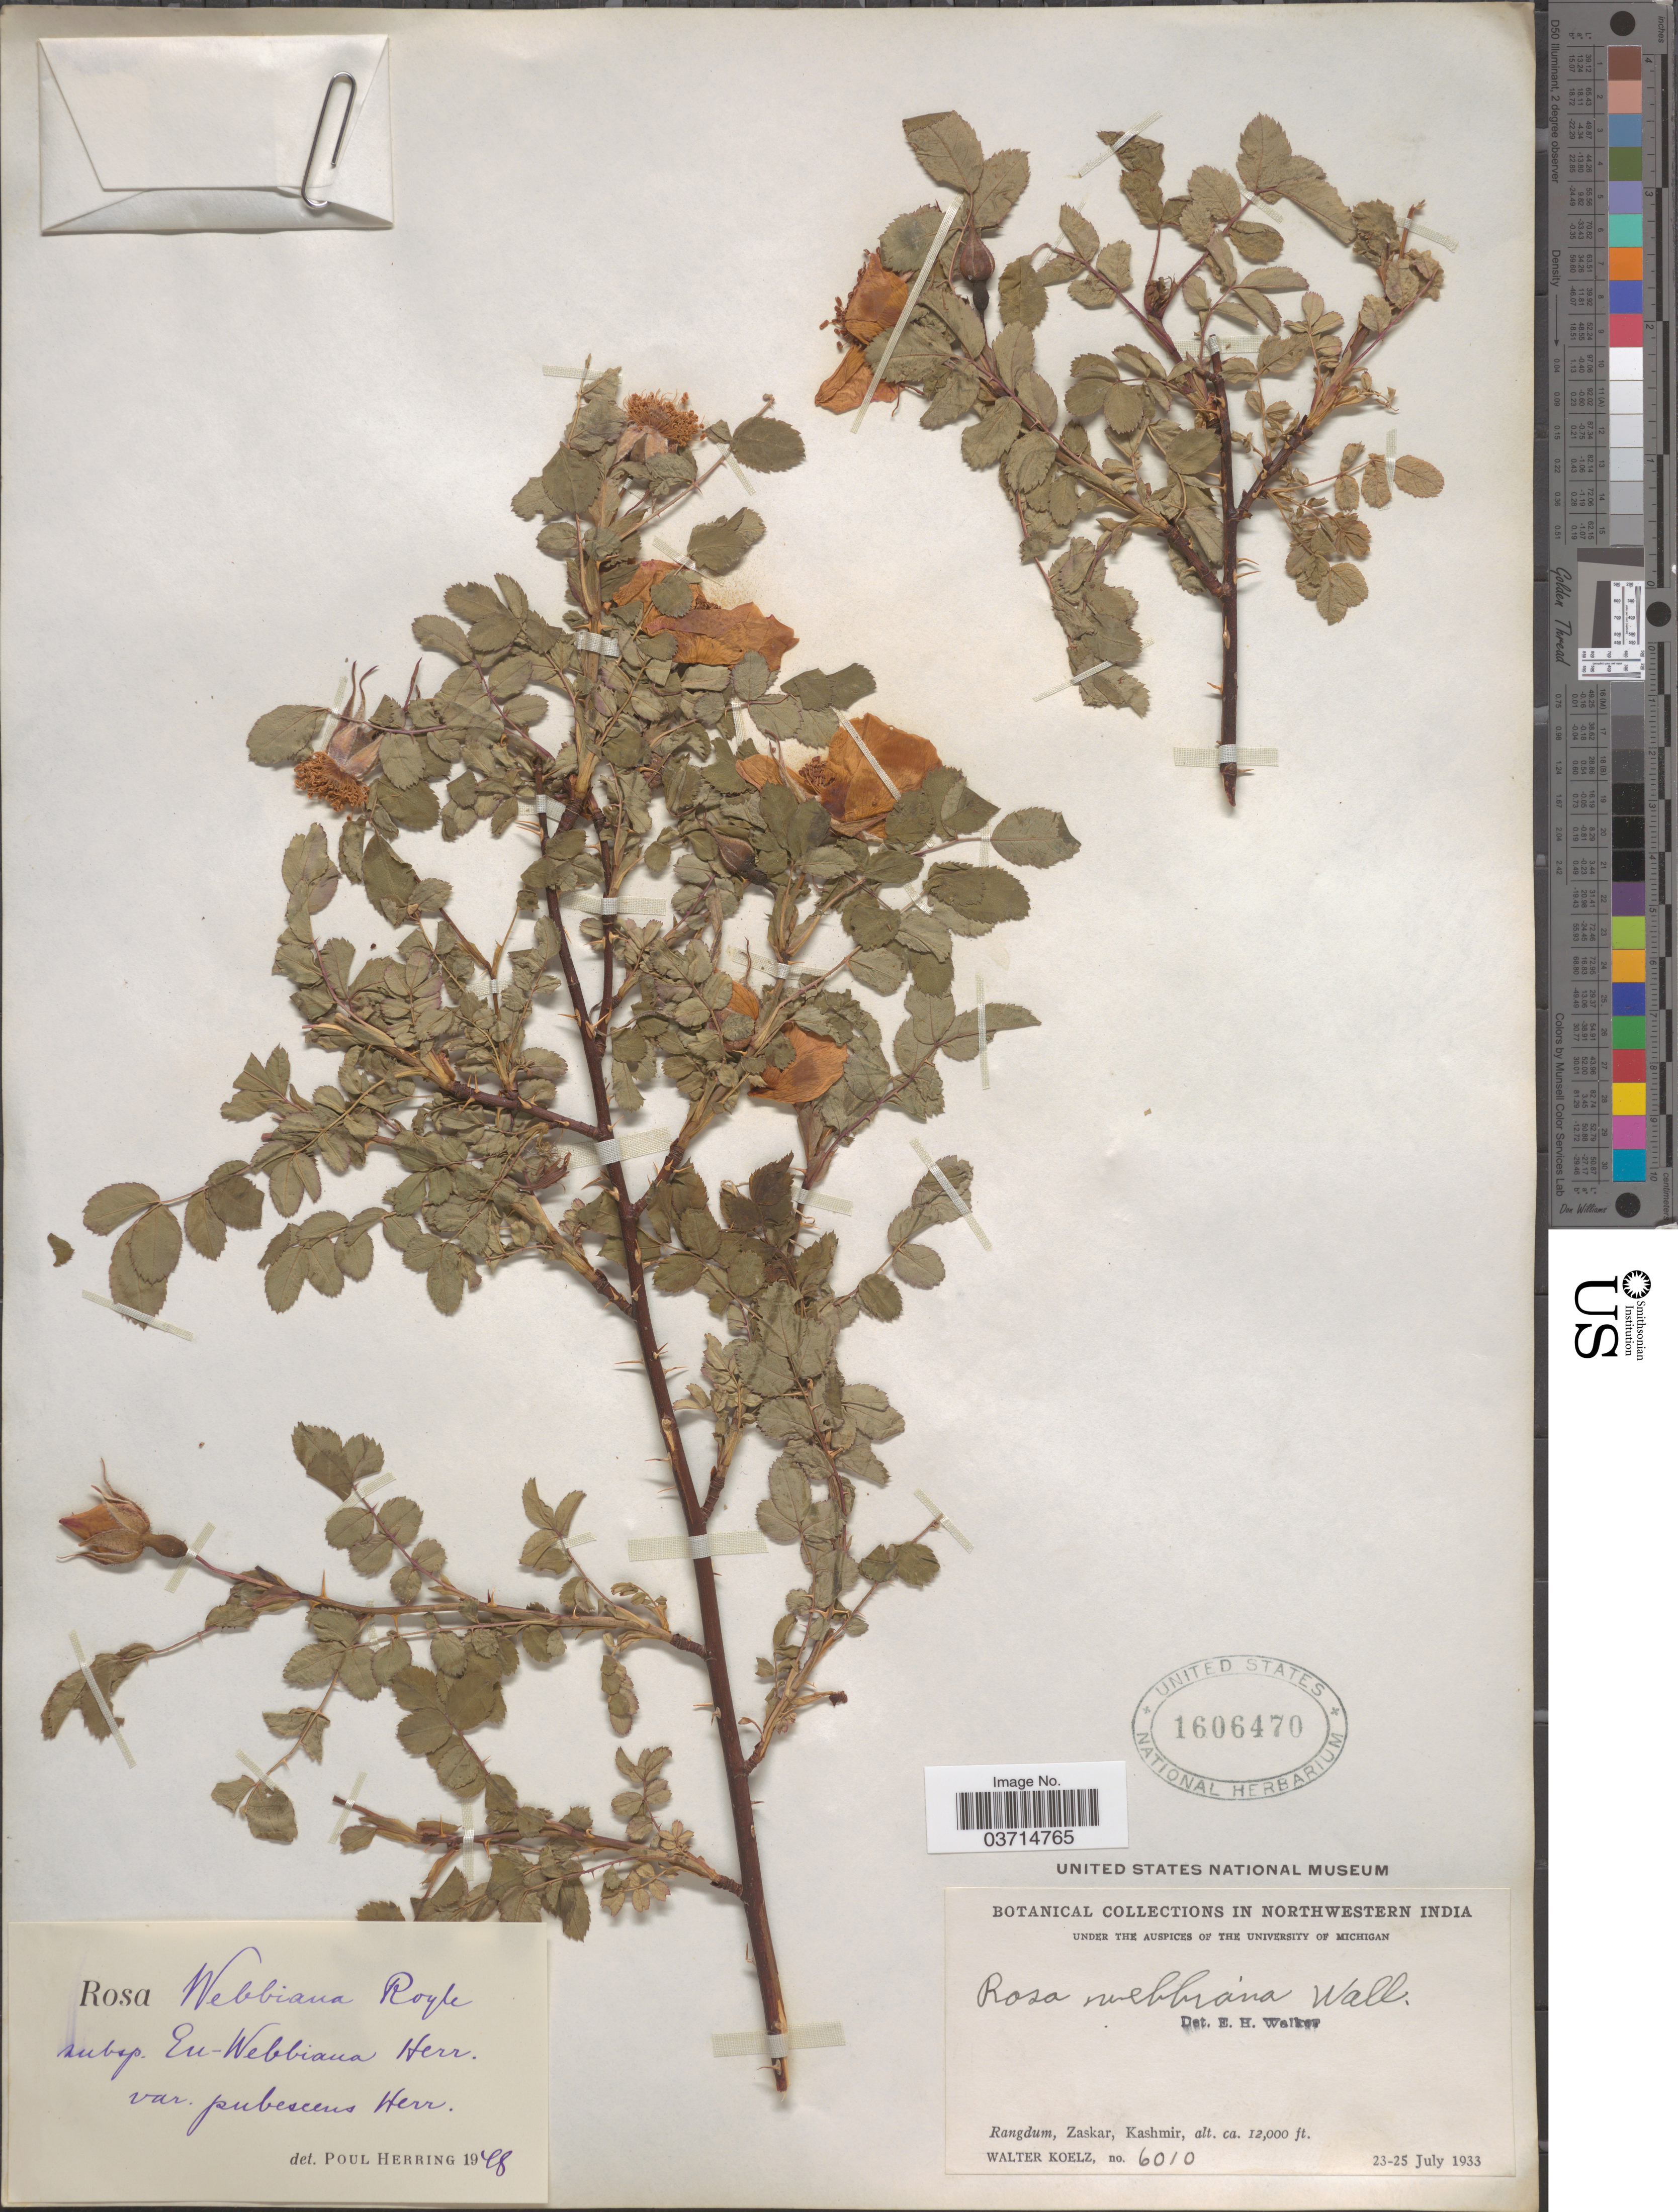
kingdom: Plantae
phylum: Tracheophyta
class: Magnoliopsida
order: Rosales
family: Rosaceae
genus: Rosa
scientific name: Rosa webbiana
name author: Wall. ex Royle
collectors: W. N. Koelz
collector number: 6010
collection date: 1933-07-23/1933-07-25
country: India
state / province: Jammu and Kashmir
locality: Northwestern India. Rangdum, Zaskar, Kashmir.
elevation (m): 3658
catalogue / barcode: US 1606470